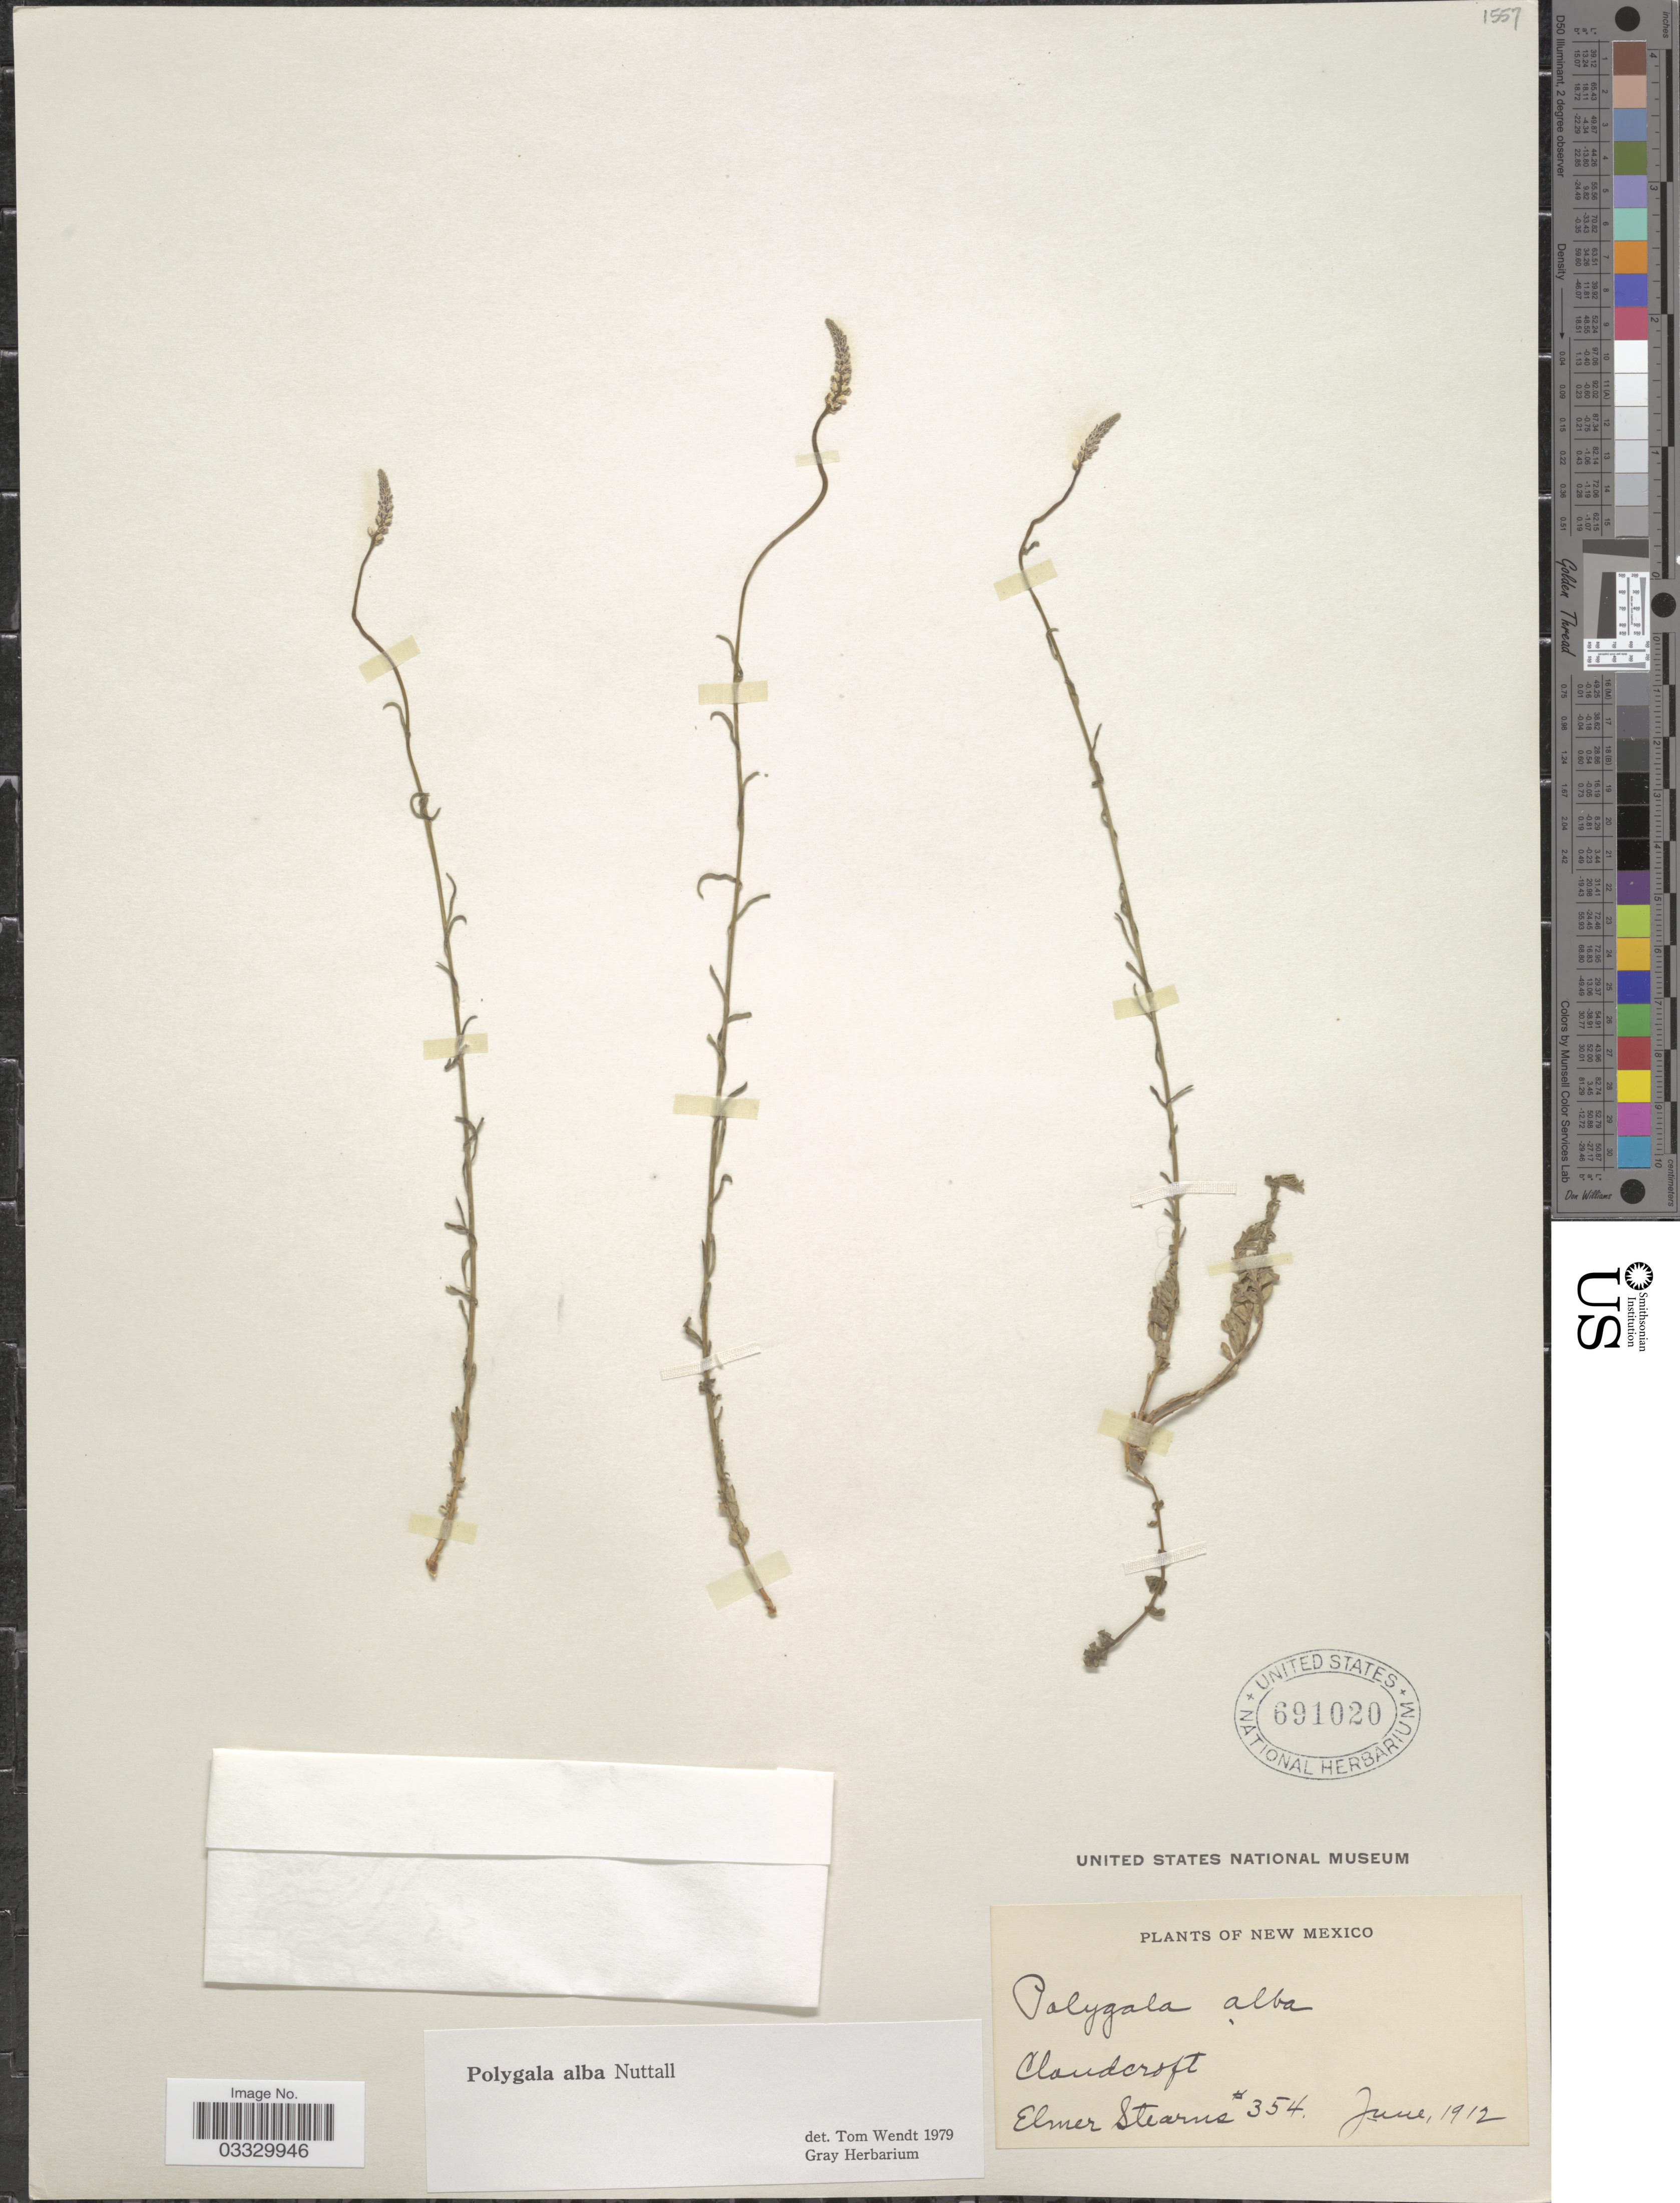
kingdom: Plantae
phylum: Tracheophyta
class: Magnoliopsida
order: Fabales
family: Polygalaceae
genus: Polygala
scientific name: Polygala alba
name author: Nutt.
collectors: E. Stearns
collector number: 354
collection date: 1912-06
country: United States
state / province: New Mexico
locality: Cloudcroft.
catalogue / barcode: US 691020